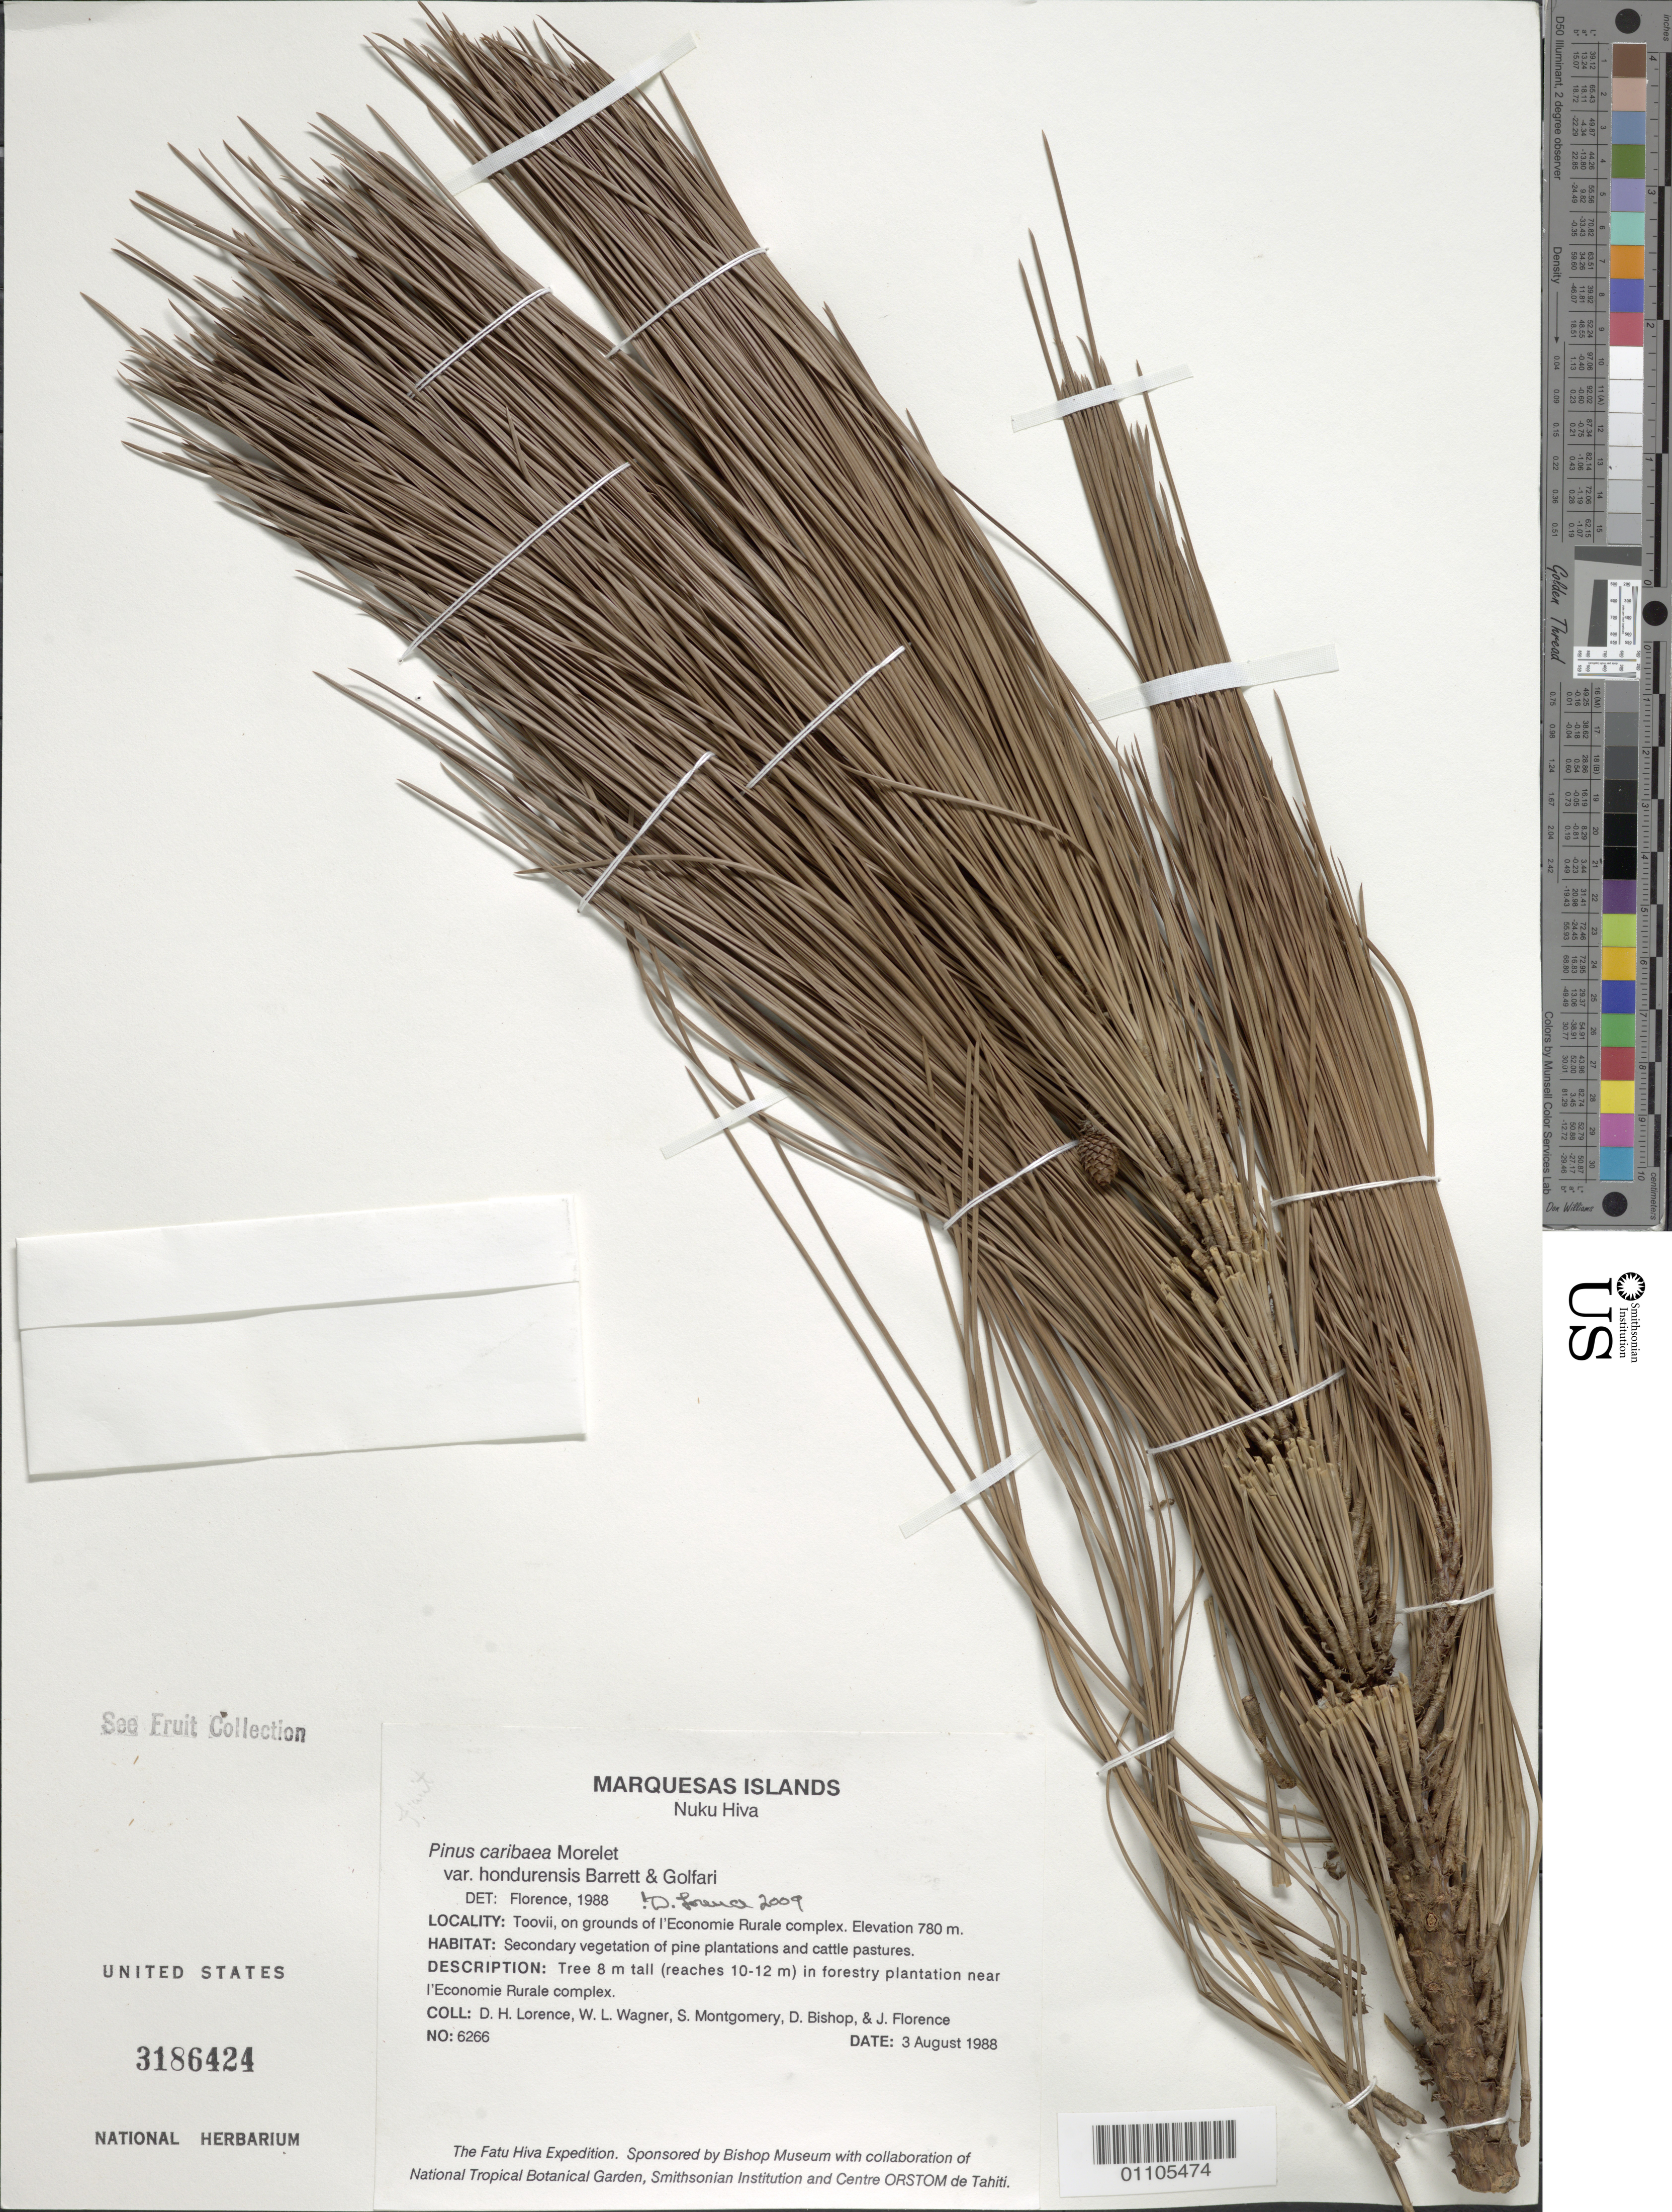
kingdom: Plantae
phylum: Tracheophyta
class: Pinopsida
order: Pinales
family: Pinaceae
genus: Pinus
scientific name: Pinus caribaea var. hondurensis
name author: (Sénécl.) W.H.G. Barrett & Golfari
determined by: Florence, J.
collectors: D. Lorence, W. L. Wagner, S. Montgomery, D. Bishop & J. Florence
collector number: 6266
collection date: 1988-08-03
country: French Polynesia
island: Nuku Hiva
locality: Toovii, on grounds of l'Economie Rurale complex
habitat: Secondary vegetation of pine plantations and cattle pastures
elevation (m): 780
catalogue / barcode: US 3186424